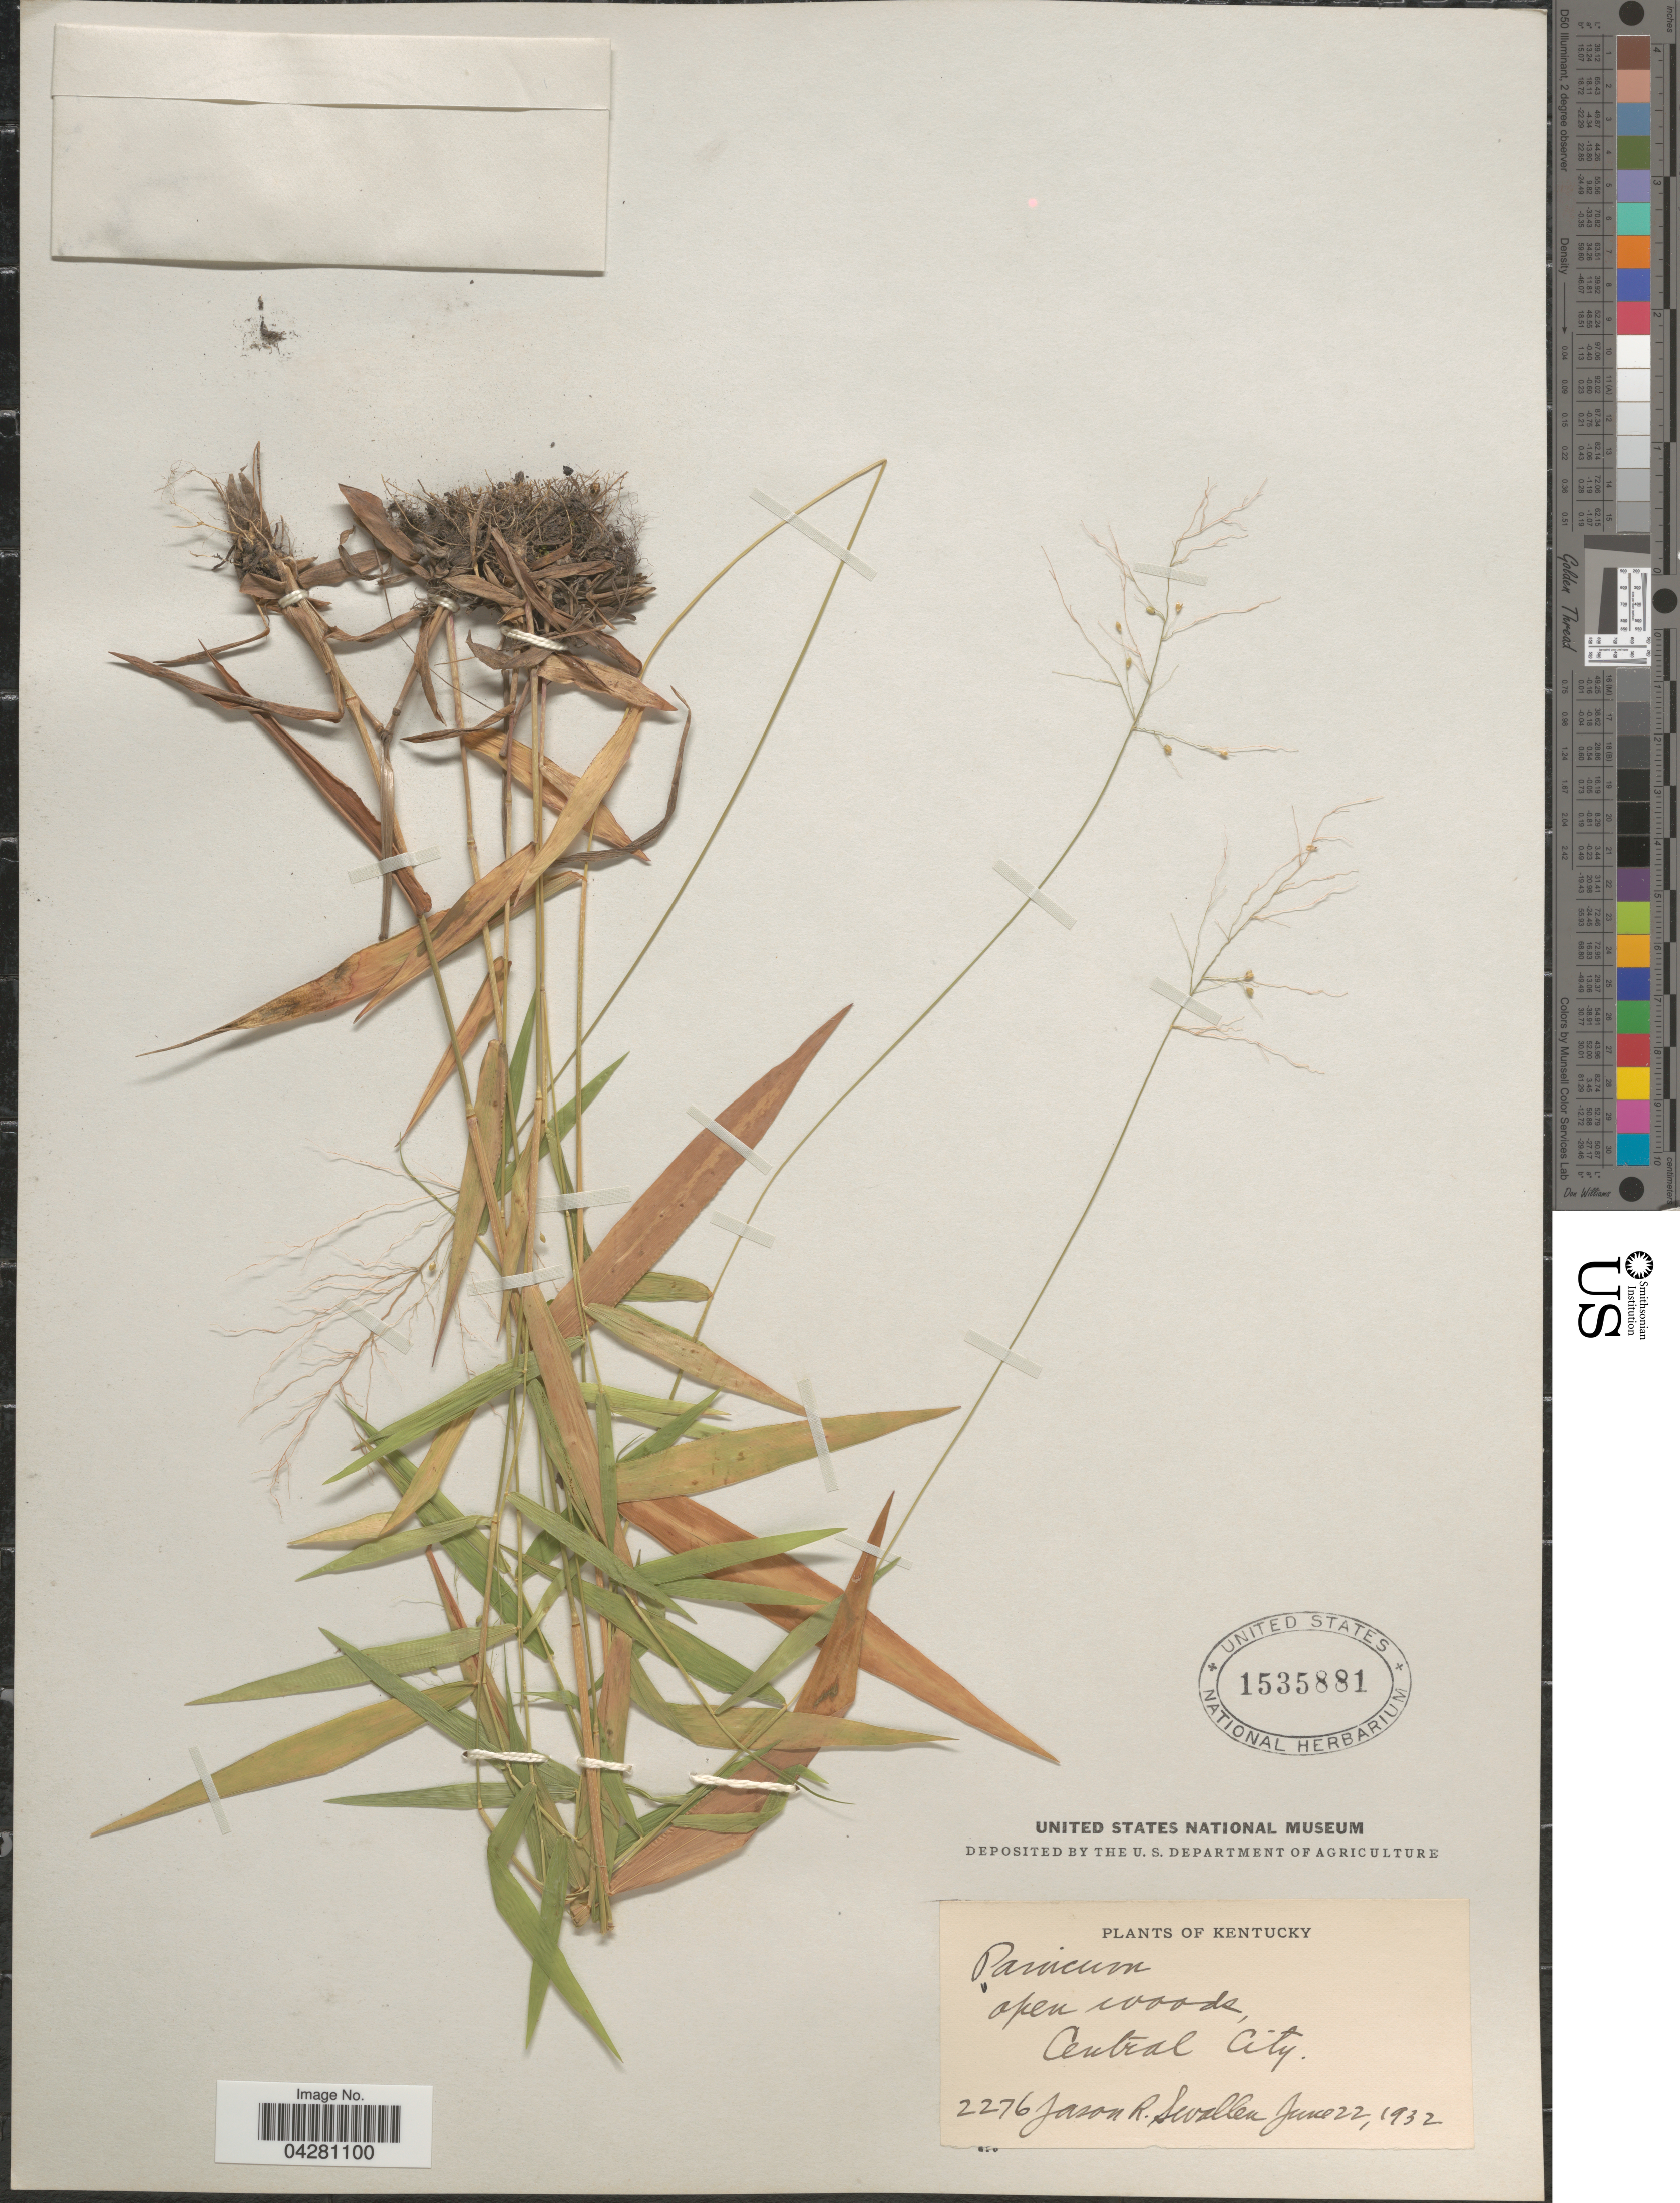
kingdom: Plantae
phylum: Tracheophyta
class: Liliopsida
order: Poales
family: Poaceae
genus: Dichanthelium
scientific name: Dichanthelium dichotomum var. dichotomum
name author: (L.) Gould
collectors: J. R. Swallen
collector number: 2276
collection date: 1932-06-22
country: United States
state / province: Kentucky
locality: Open woods, Central City.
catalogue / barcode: US 1535881